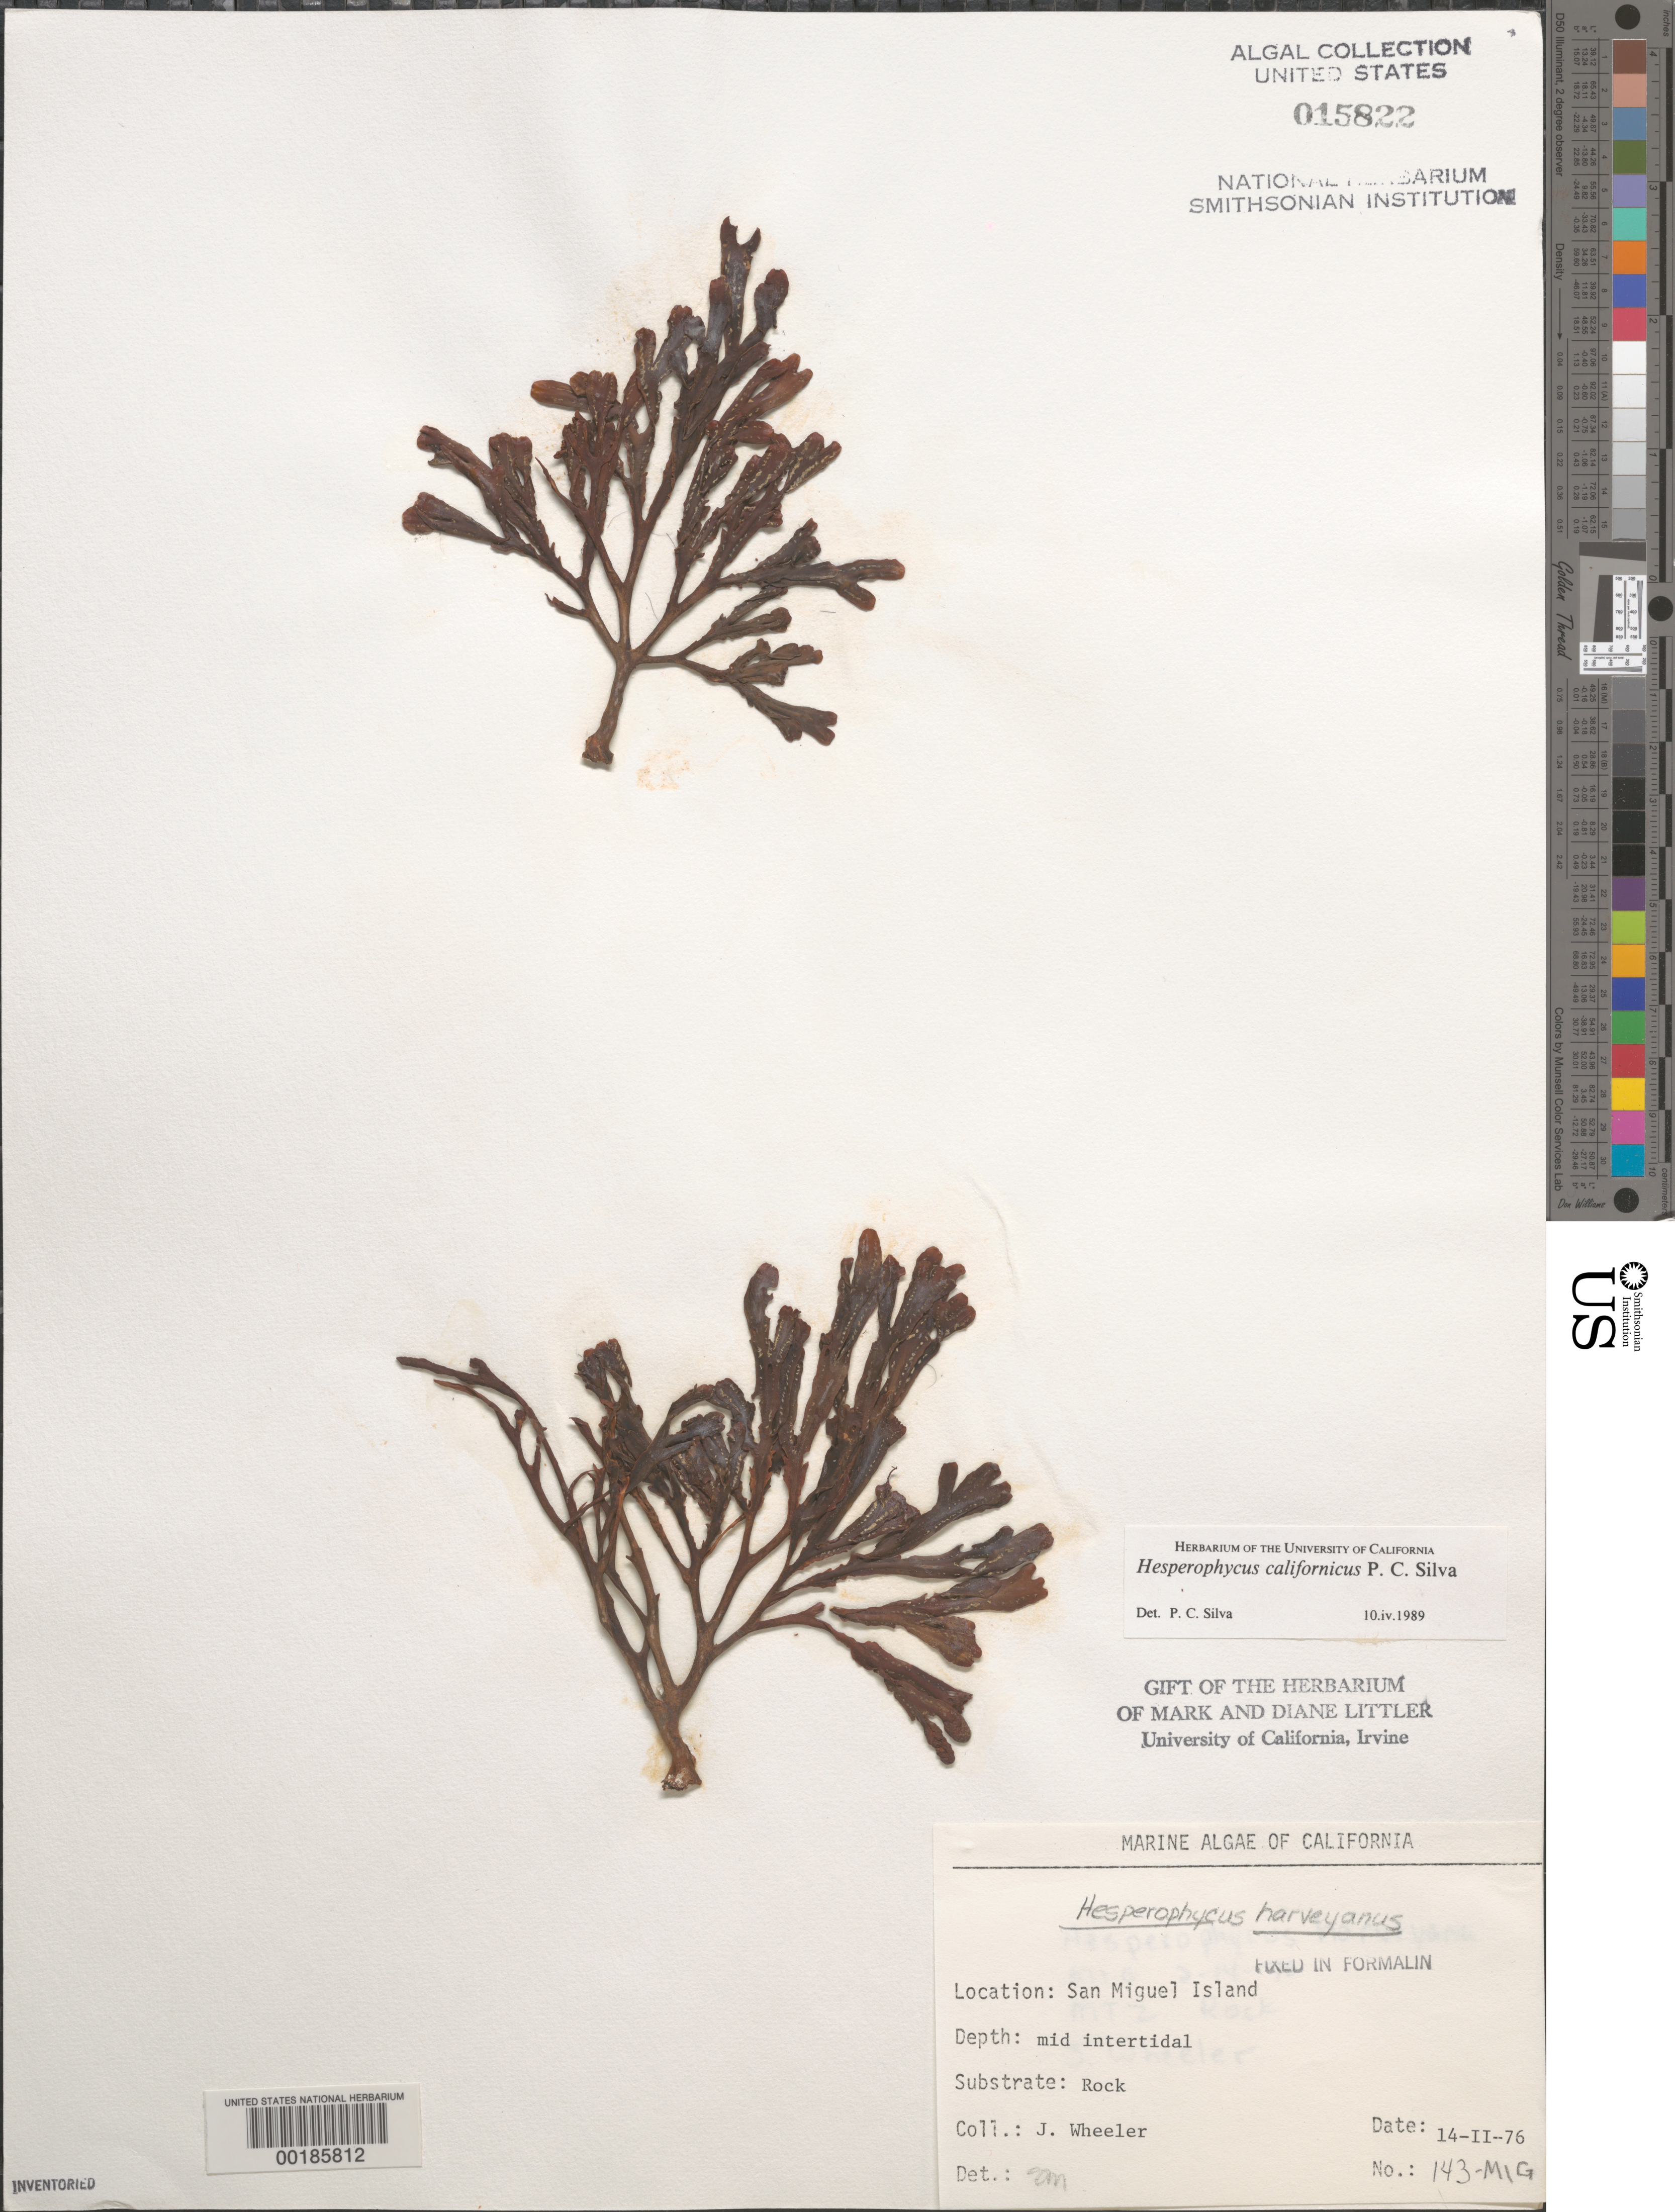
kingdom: Chromista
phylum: Ochrophyta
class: Phaeophyceae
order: Fucales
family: Fucaceae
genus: Hesperophycus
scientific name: Hesperophycus californicus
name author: P.C. Silva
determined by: Silva, P. C.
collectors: J. L. Wheeler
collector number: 143-mig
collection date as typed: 14 Feb 1976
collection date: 1976-02-14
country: United States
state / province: California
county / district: Santa Barbara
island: San Miguel Island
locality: Cuyler Harbor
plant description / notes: BLM-SOCALBIGHT Rocky Intertidal Survey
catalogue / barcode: US 15822